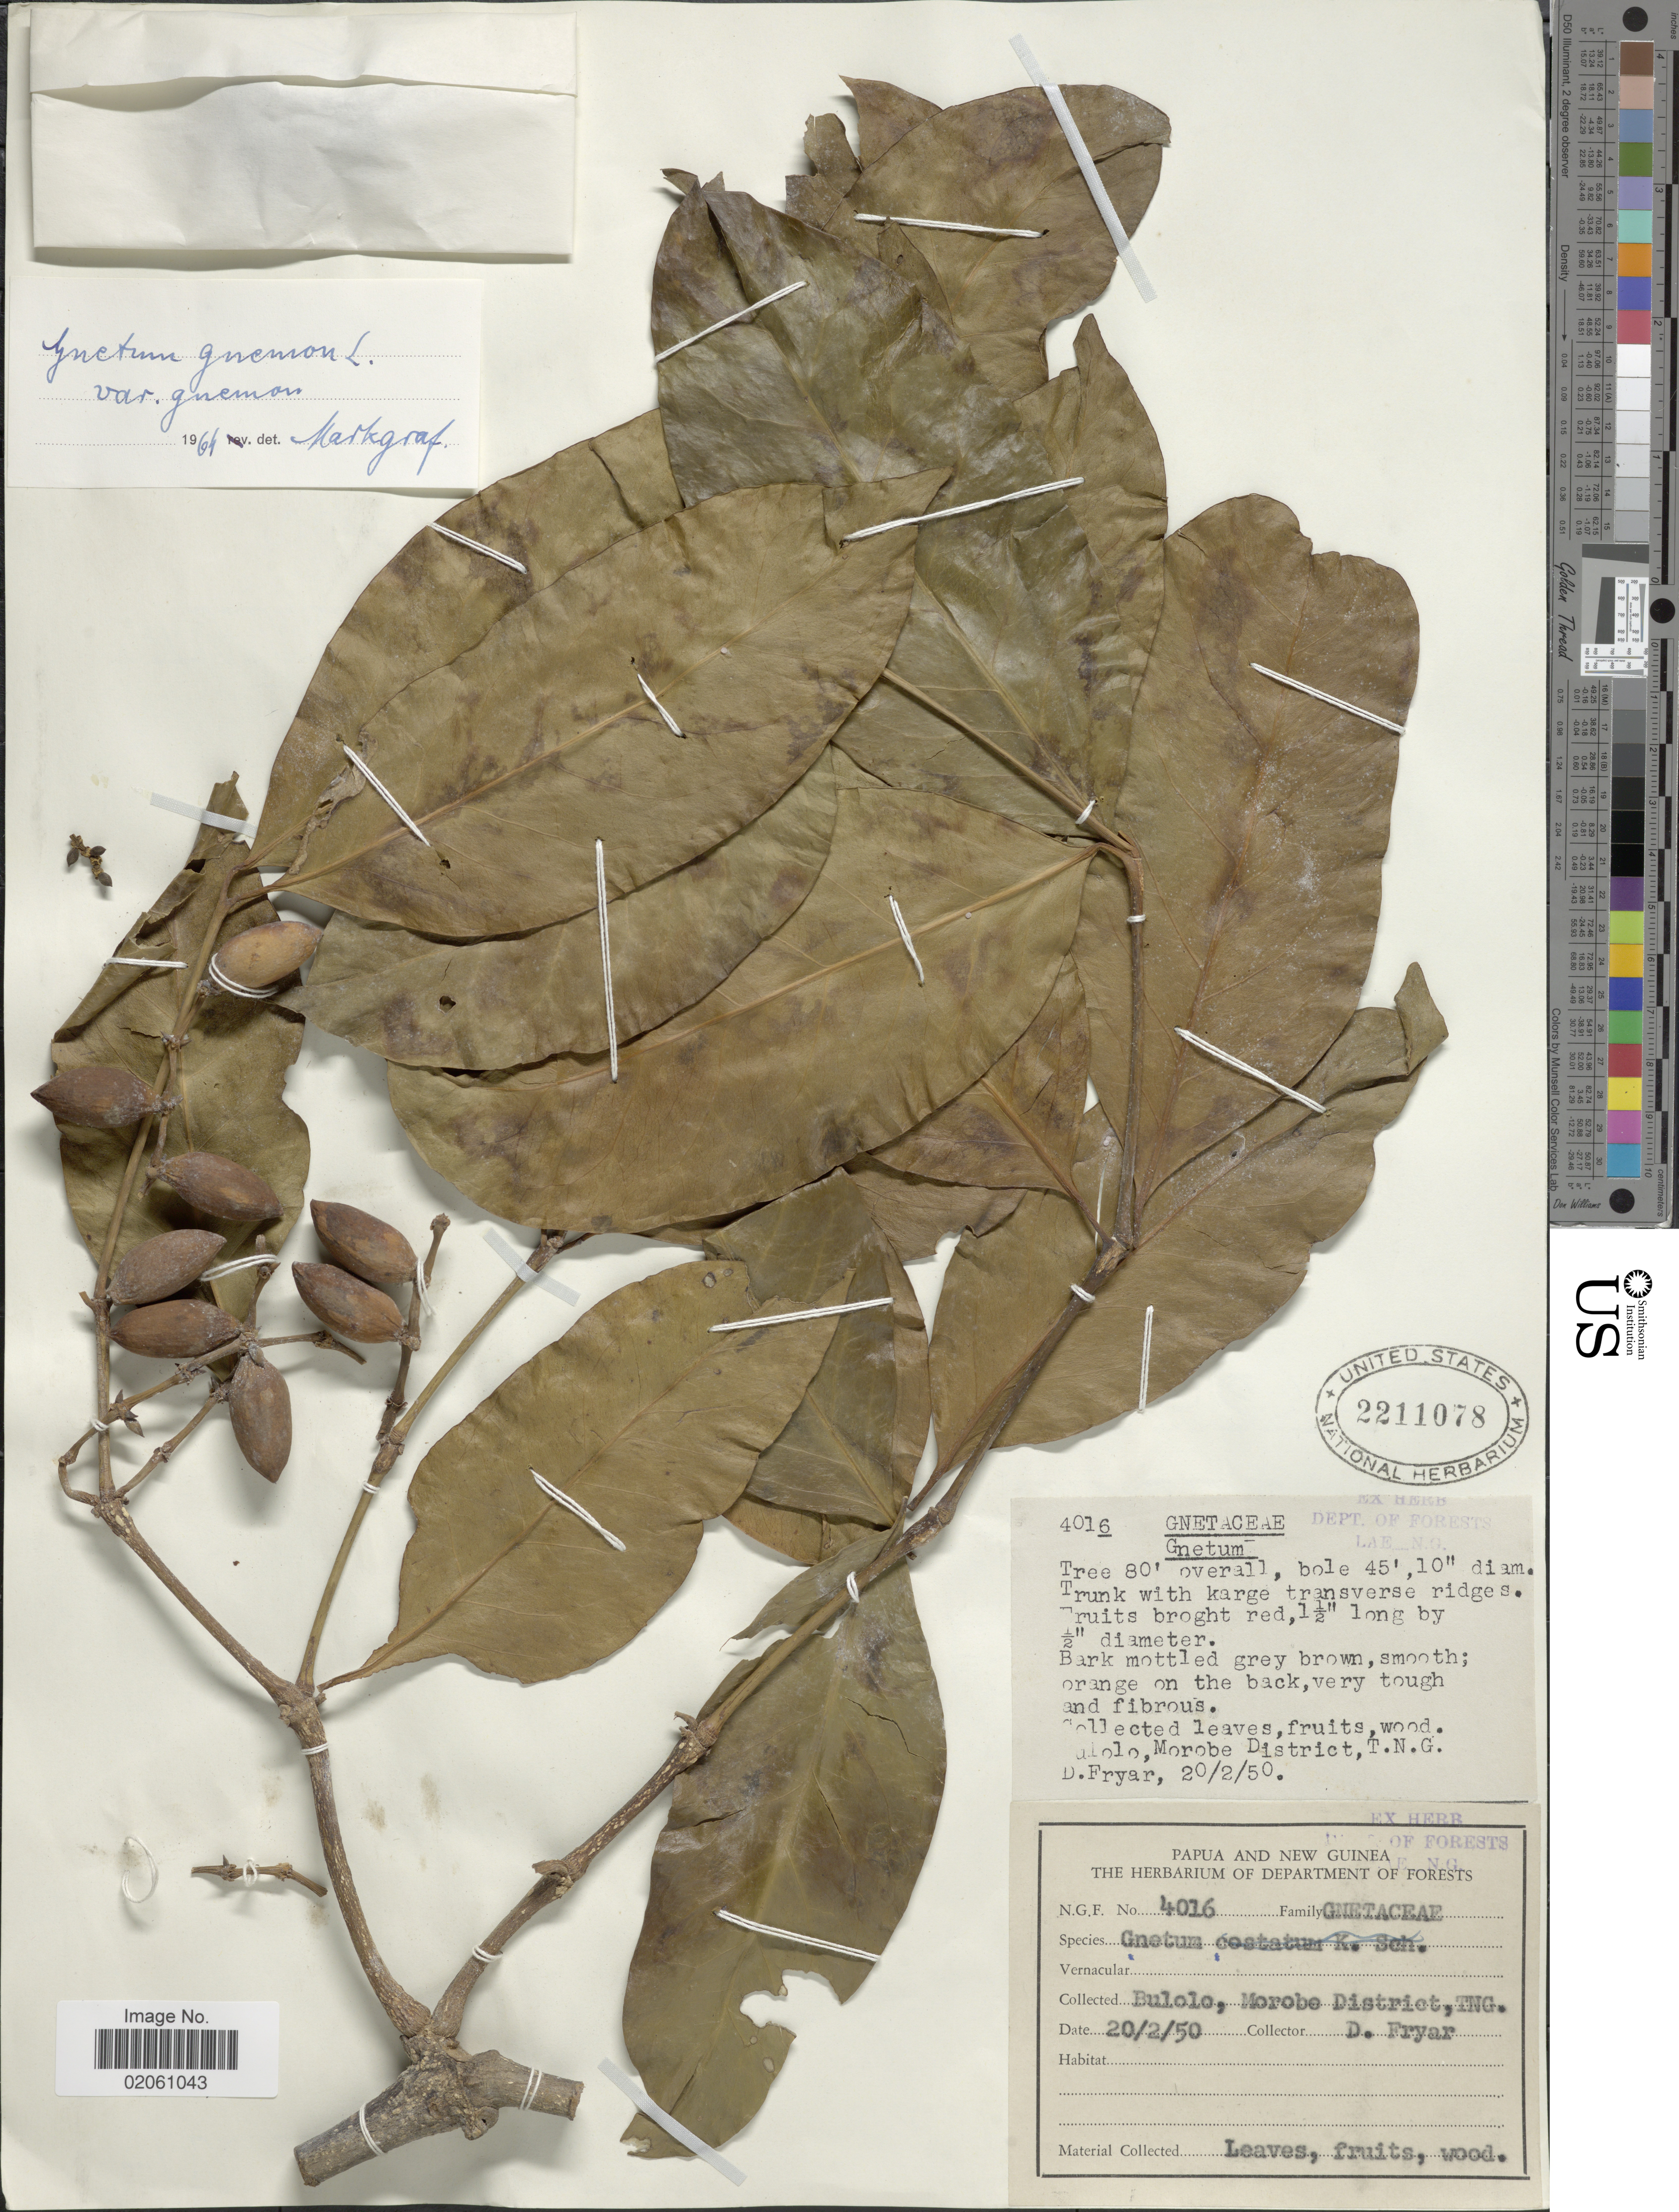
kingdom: Plantae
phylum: Tracheophyta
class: Gnetopsida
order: Gnetales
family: Gnetaceae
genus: Gnetum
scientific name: Gnetum gnemon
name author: L.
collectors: D. Fryar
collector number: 4016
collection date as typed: Transcribed d/m/y: 20/2/50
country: Papua New Guinea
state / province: Morobe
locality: Bulolo, Morobe District, TNG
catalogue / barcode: US 2211078